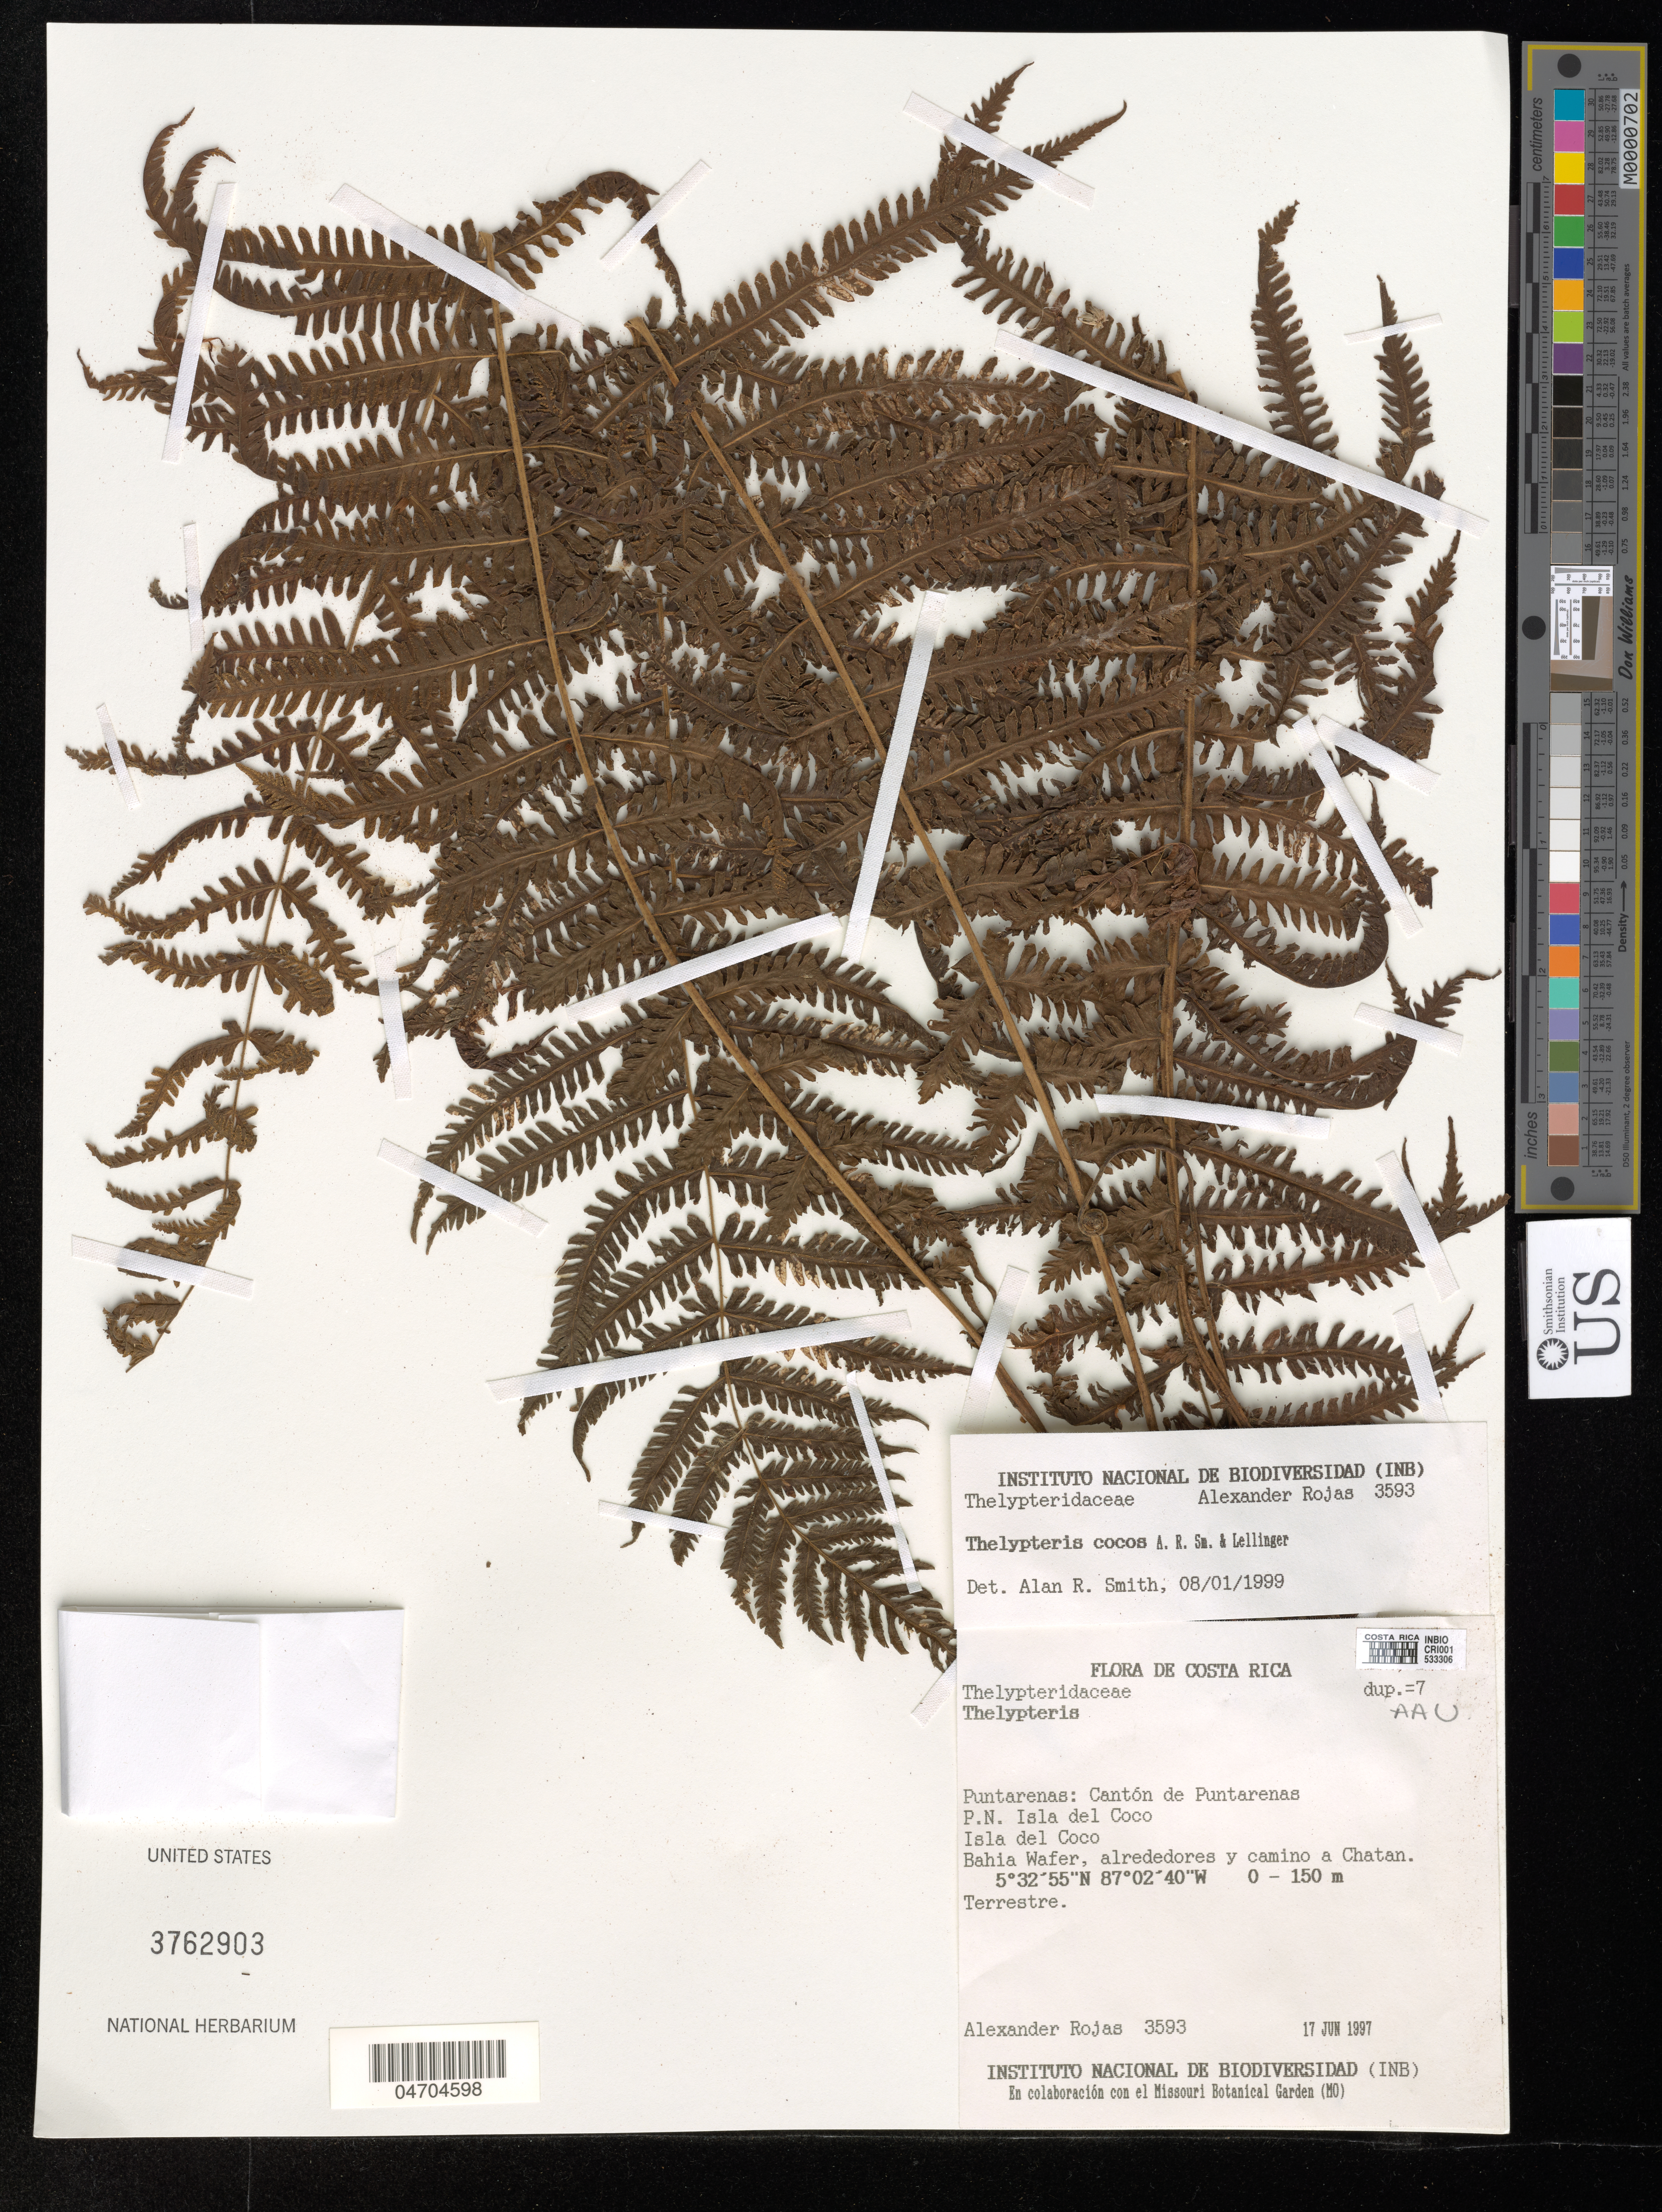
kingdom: Plantae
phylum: Tracheophyta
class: Polypodiopsida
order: Polypodiales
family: Thelypteridaceae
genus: Thelypteris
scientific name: Thelypteris cocos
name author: A.R. Sm. & Lellinger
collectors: A. Rojas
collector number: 3593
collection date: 1997-06-17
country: Costa Rica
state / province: Puntarenas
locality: Cantón de Puntarenas. P. N. Isla del Coco. Isla del Coco. Bahia Wafer, alrededores y camino a Chatan.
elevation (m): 0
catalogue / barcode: US 3762903